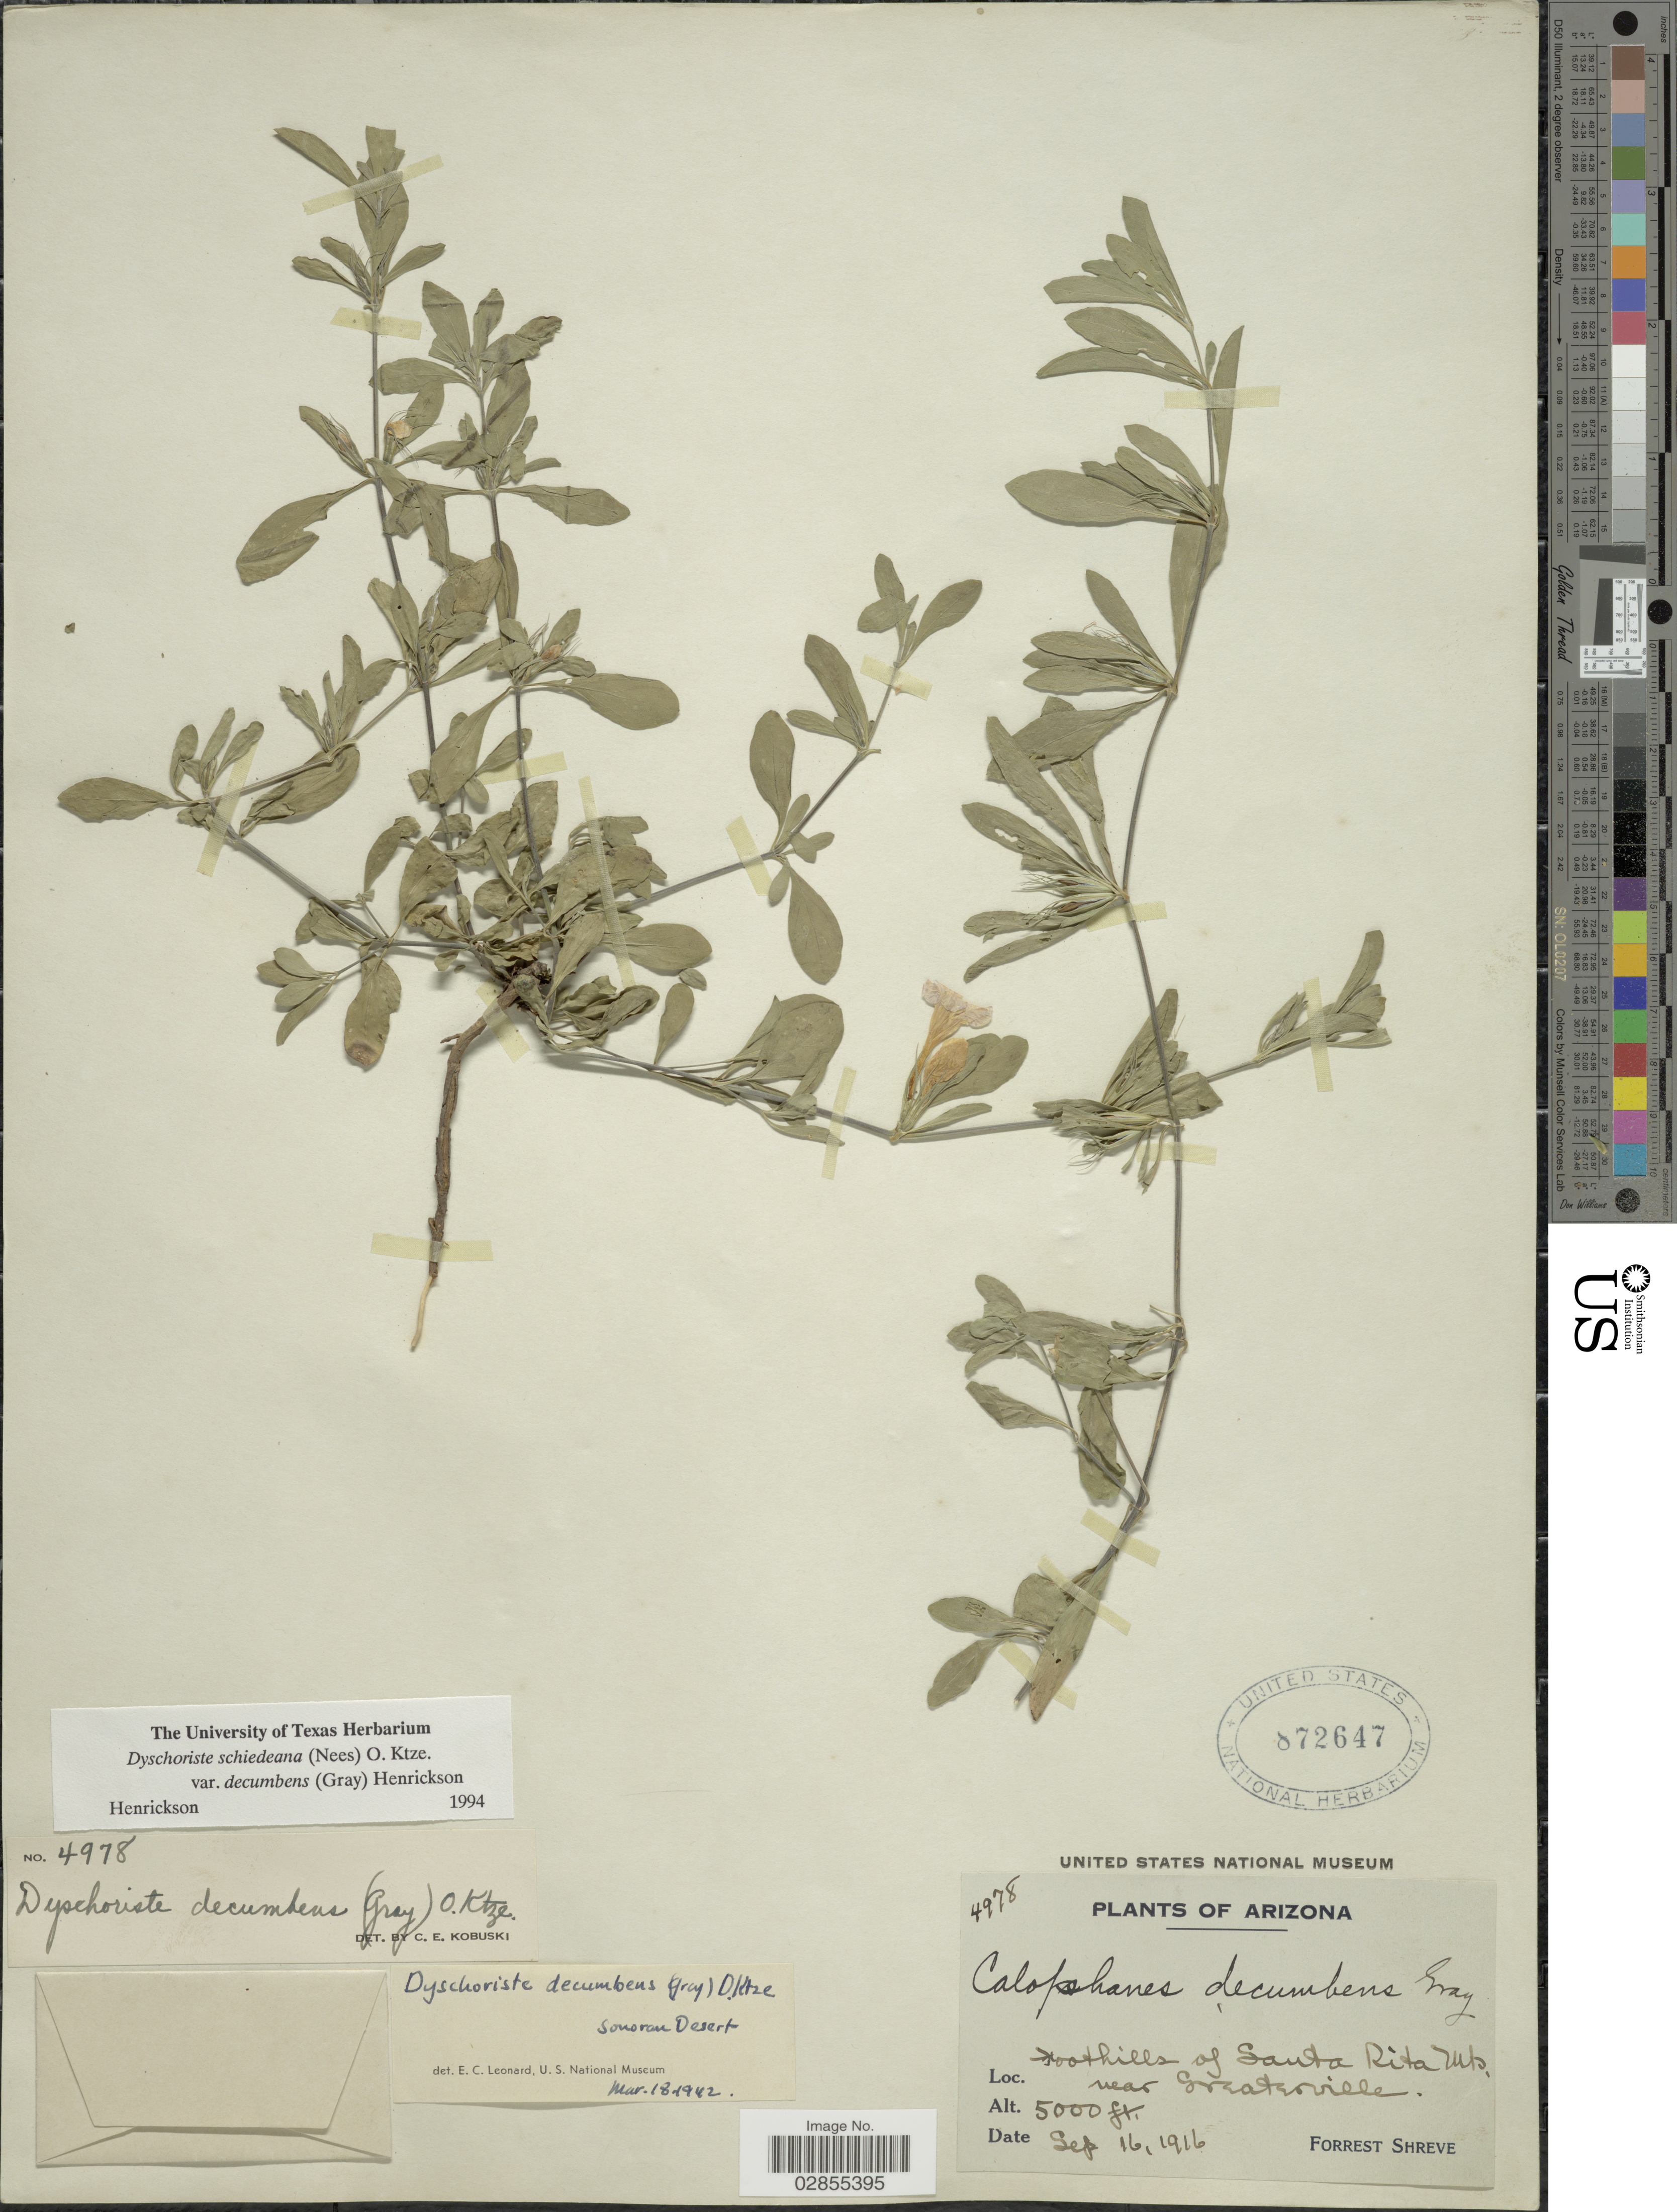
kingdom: Plantae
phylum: Tracheophyta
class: Magnoliopsida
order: Lamiales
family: Acanthaceae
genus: Dyschoriste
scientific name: Dyschoriste schiedeana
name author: (Nees) Kuntze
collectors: F. Shreve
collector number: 4978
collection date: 1916-09-16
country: United States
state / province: Arizona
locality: Foothills of Santa Rita Mts., near Greaterville.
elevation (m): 1524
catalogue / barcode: US 872647